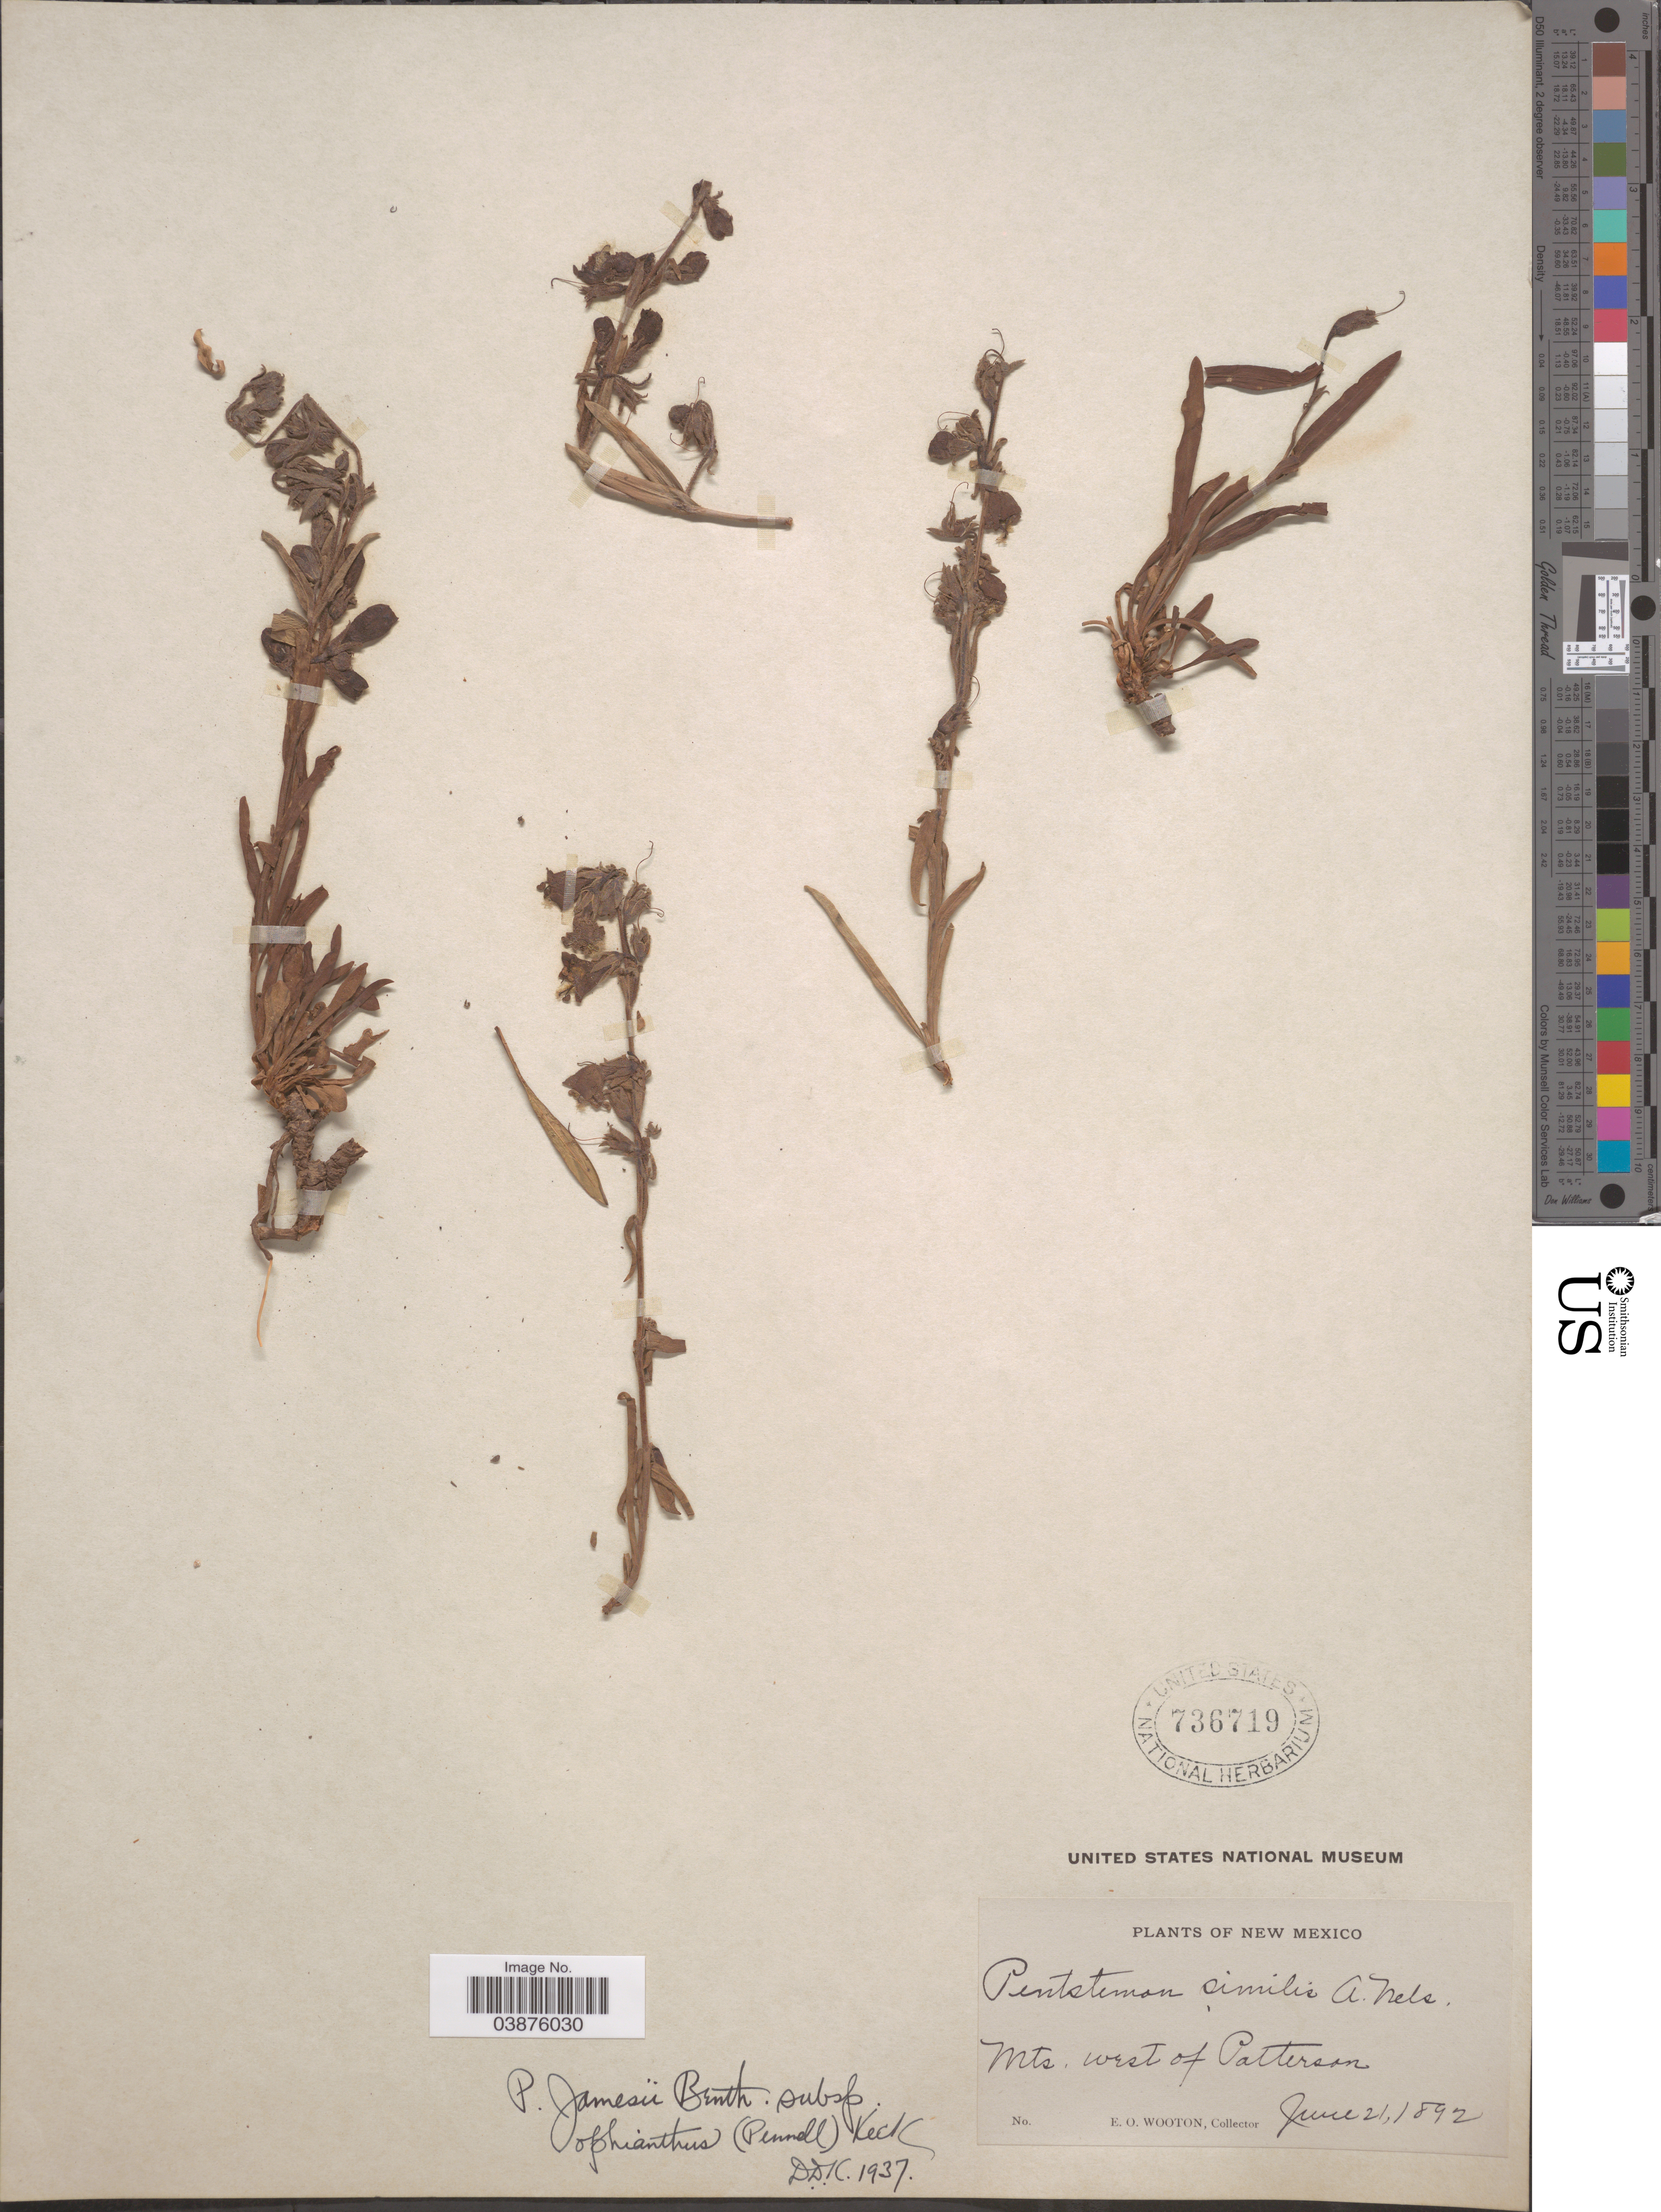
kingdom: Plantae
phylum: Tracheophyta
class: Magnoliopsida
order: Lamiales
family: Plantaginaceae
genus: Penstemon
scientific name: Penstemon jamesii subsp. ophianthus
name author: (Pennell) D.D. Keck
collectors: E. O. Wooton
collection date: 1892-06-21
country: United States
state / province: New Mexico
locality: Mts. west of Patterson.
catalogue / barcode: US 736719